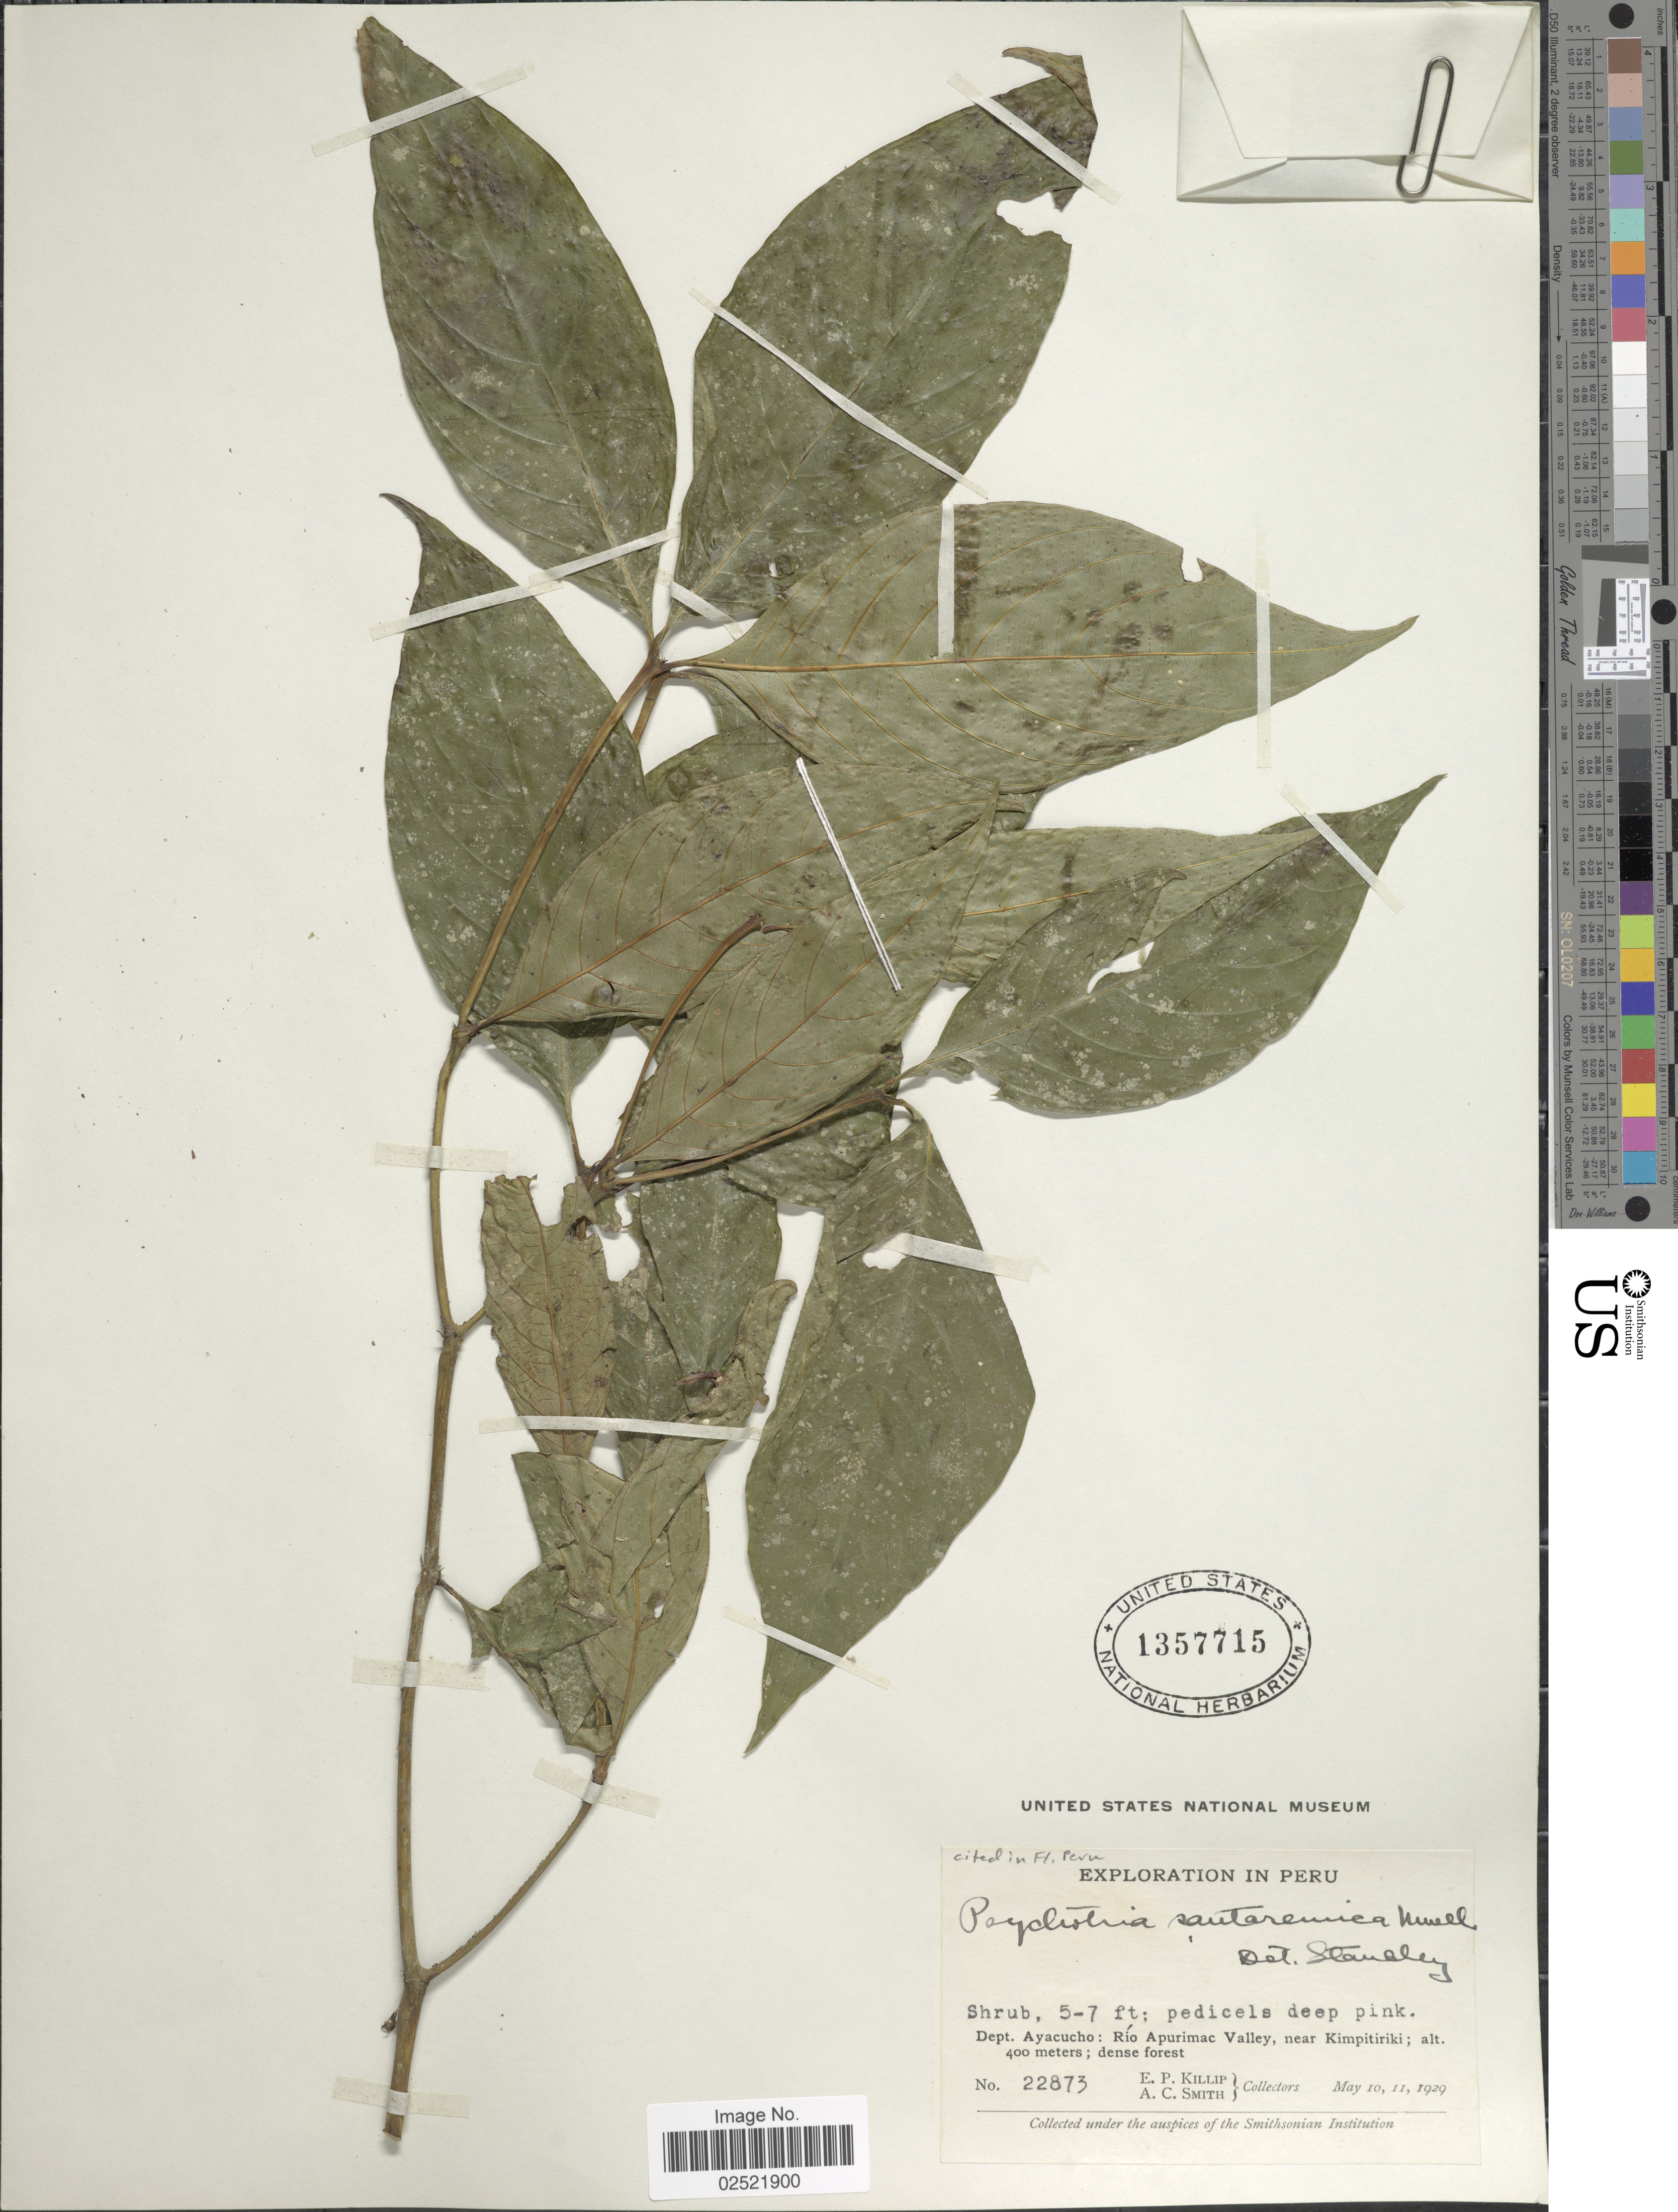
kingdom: Plantae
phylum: Tracheophyta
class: Magnoliopsida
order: Gentianales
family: Rubiaceae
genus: Psychotria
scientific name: Psychotria santaremica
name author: Müll. Arg.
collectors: E. P. Killip & A. C. Smith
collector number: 22873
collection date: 1929-05-10/1929-05-11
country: Peru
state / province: Ayacucho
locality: Rio Apurimac Valley, near Kimpitiriki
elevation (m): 400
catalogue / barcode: US 1357715